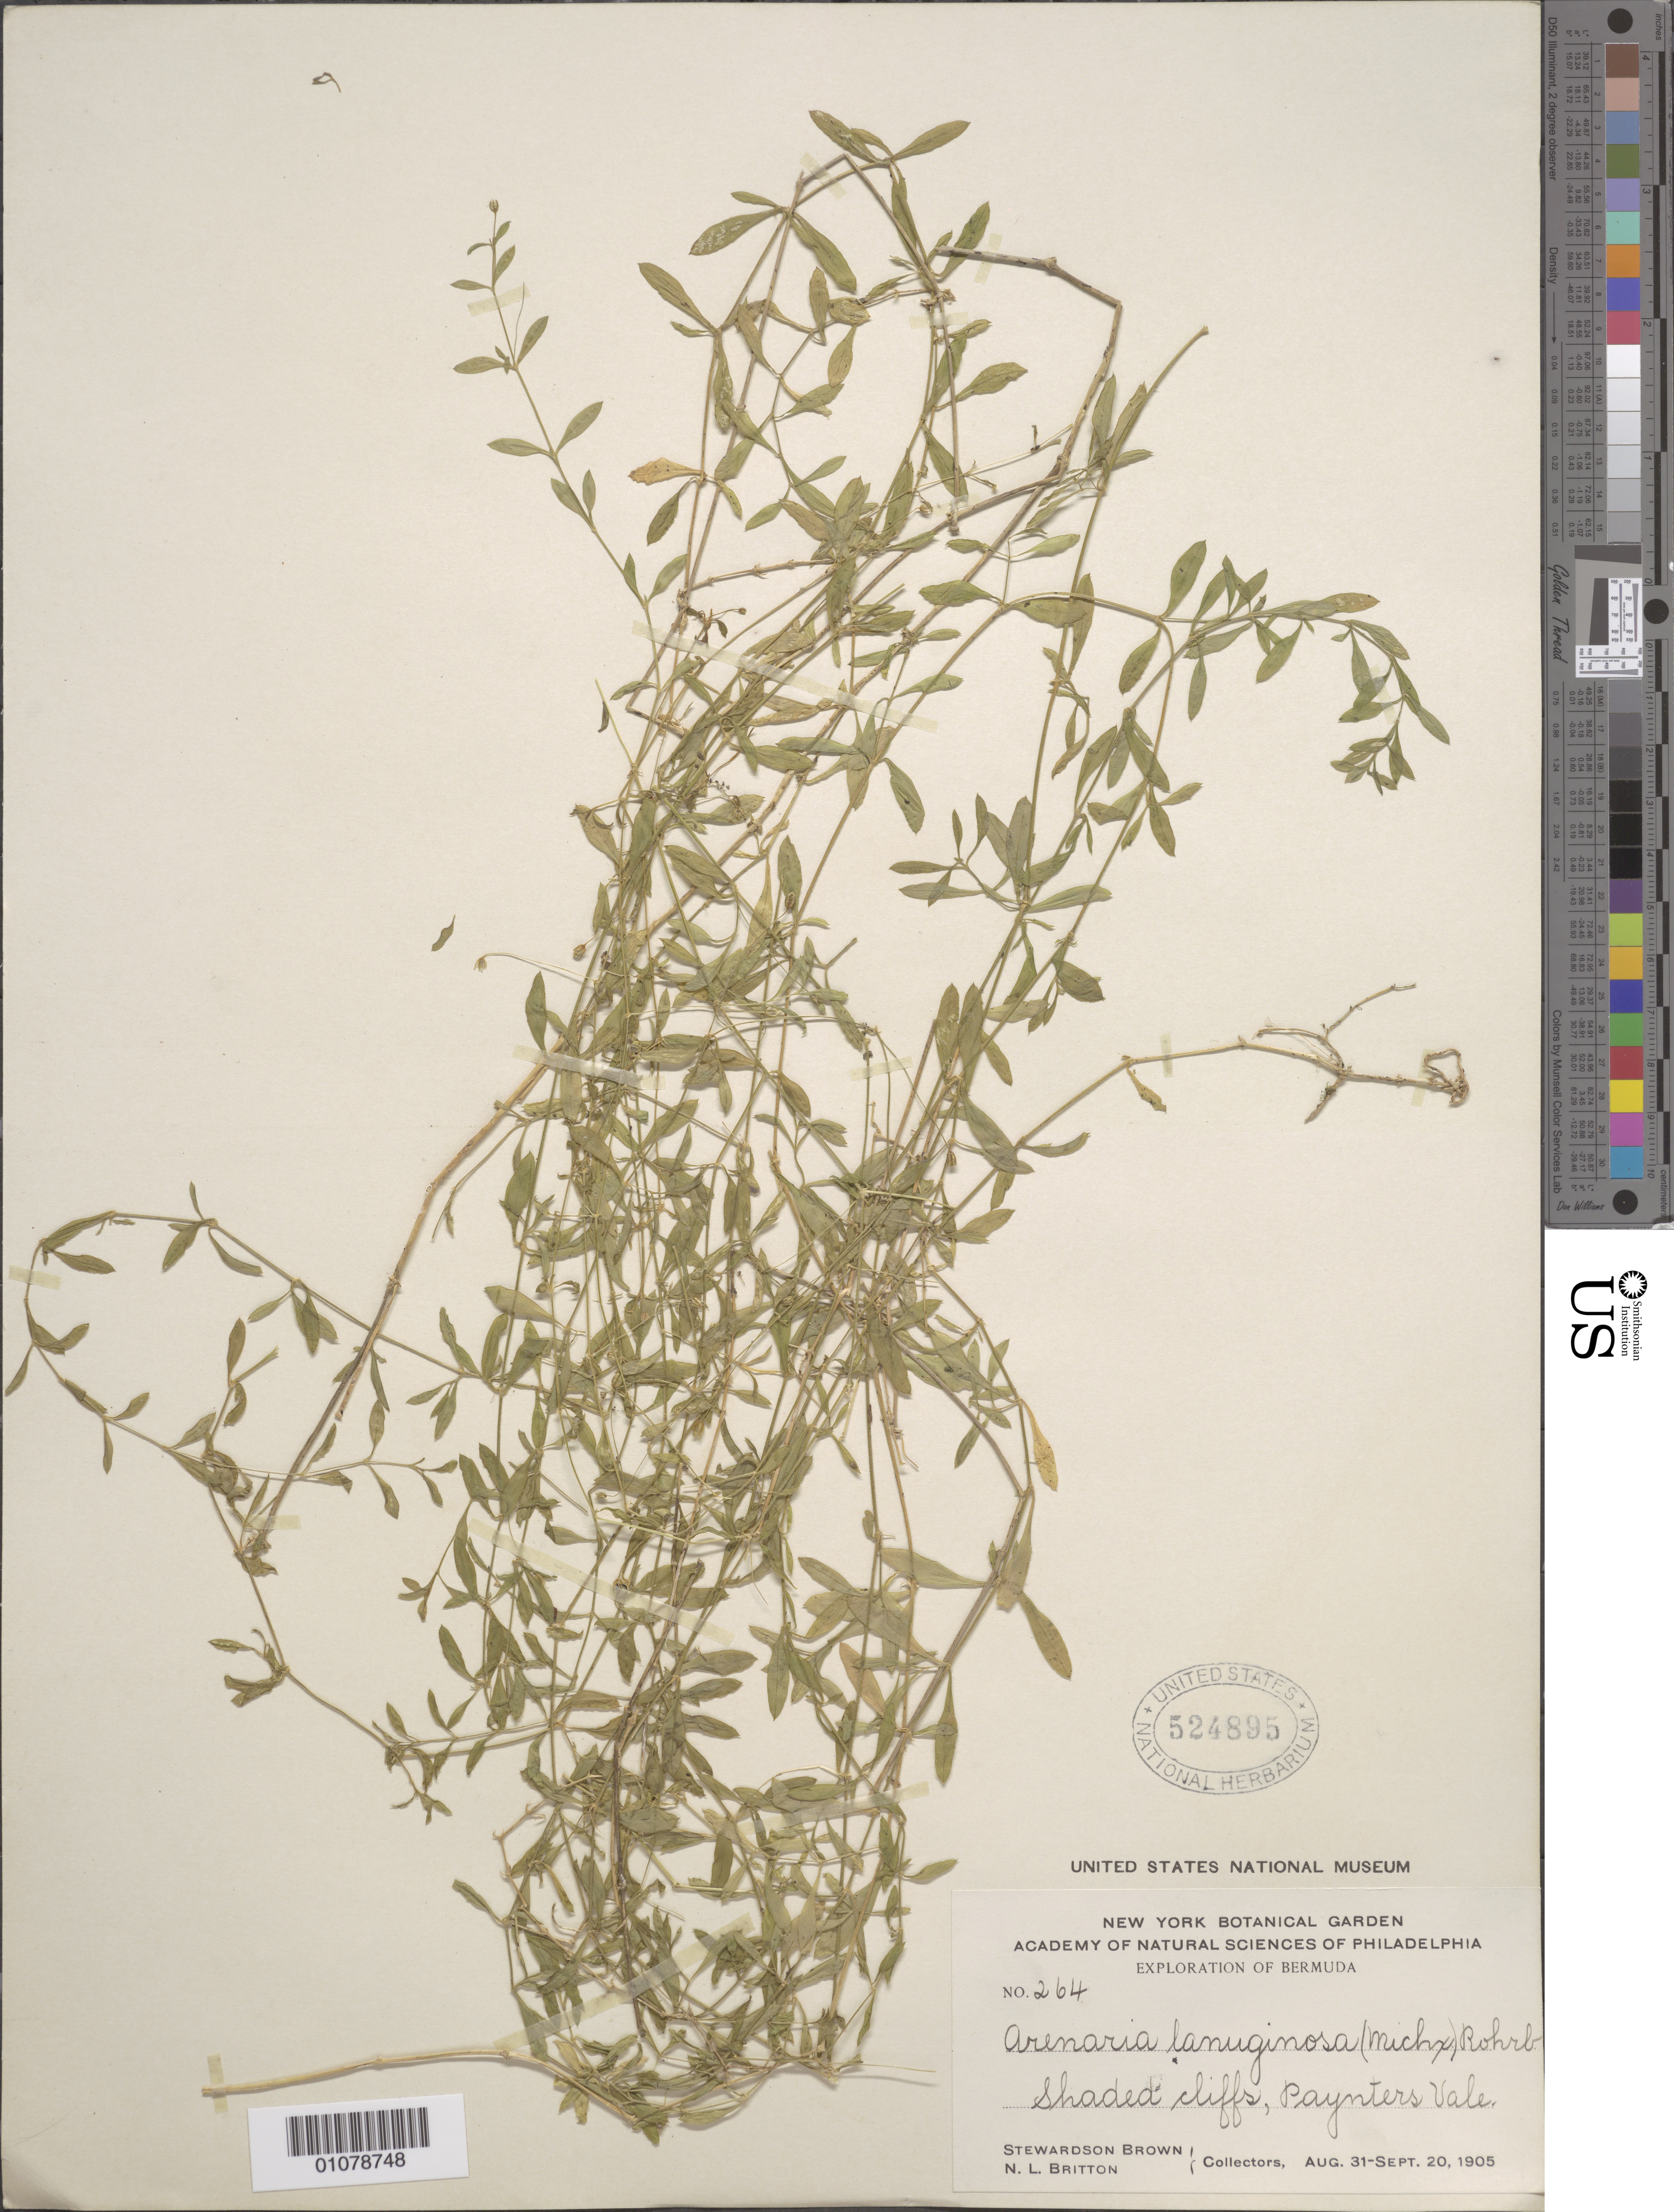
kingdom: Plantae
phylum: Tracheophyta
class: Magnoliopsida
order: Caryophyllales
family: Caryophyllaceae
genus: Arenaria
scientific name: Arenaria lanuginosa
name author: (Michx.) Rohrb.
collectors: N. Britton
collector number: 264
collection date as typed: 31 Aug 1905 to 20 Sep 1905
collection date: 1905-08-31/1905-09-20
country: Bermuda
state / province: Hamilton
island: Bermuda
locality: Paynter's Vale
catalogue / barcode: US 524895